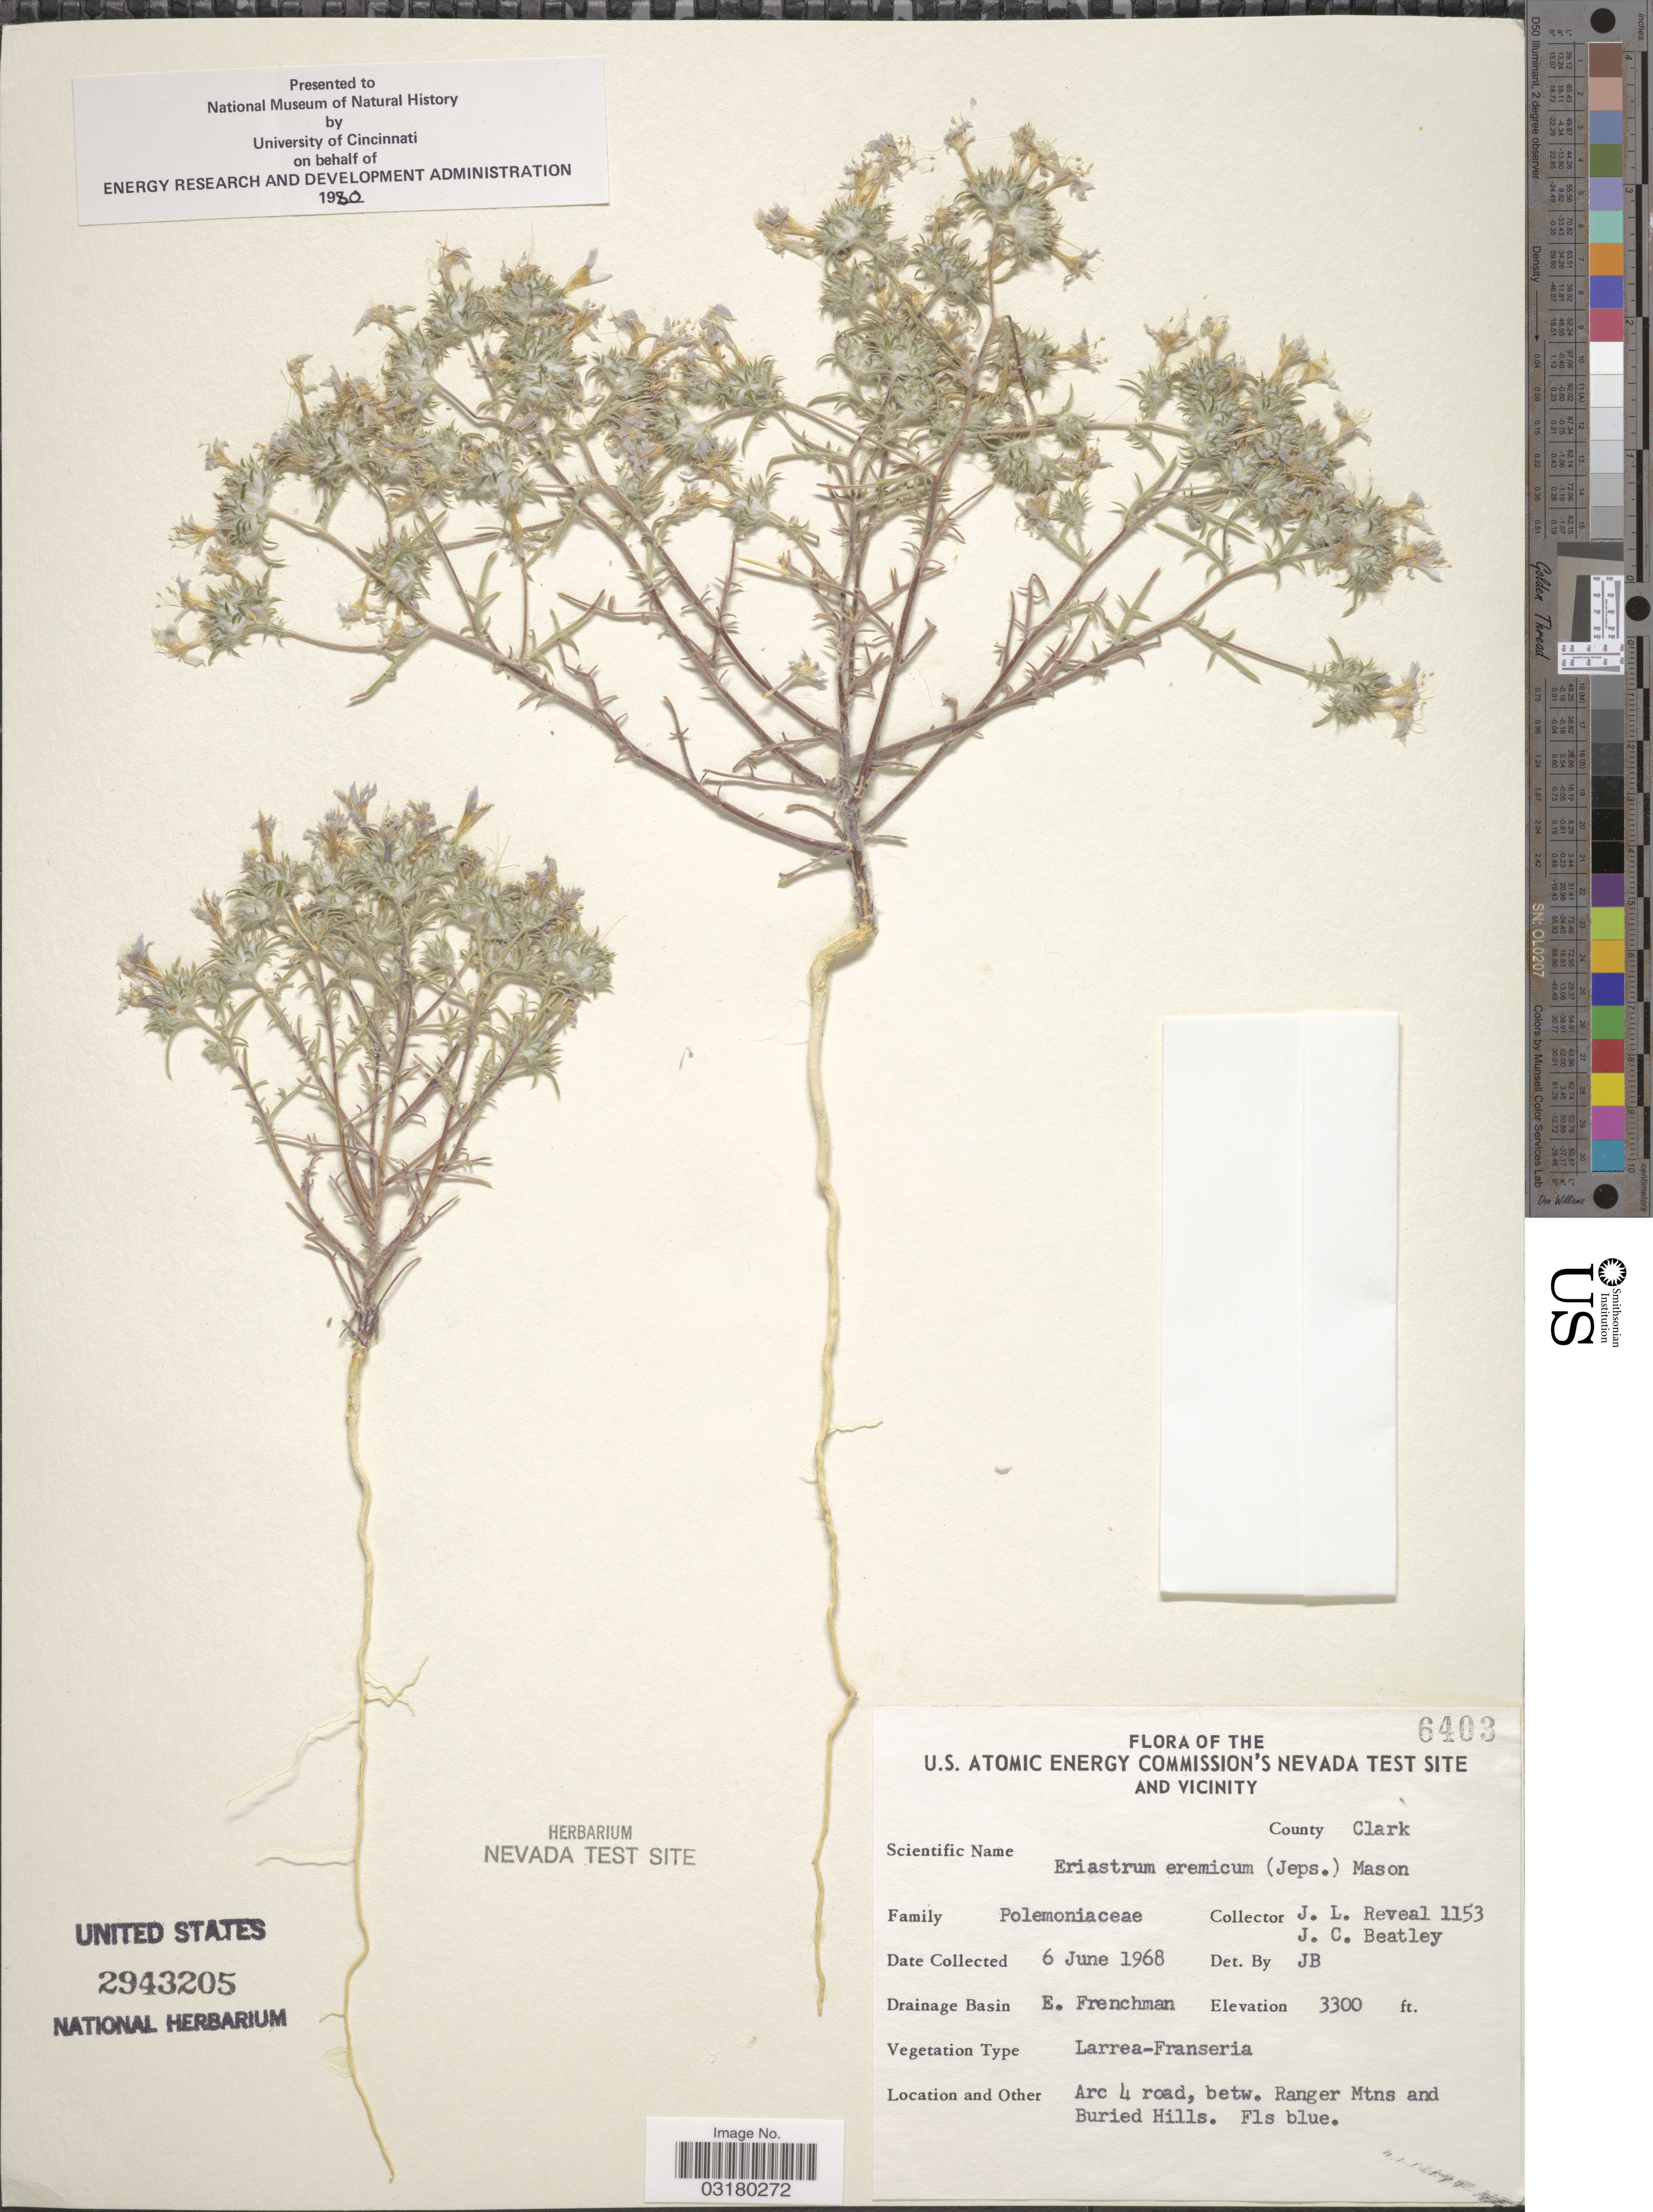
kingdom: Plantae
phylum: Tracheophyta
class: Magnoliopsida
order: Ericales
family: Polemoniaceae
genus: Eriastrum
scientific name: Eriastrum eremicum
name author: (Jeps.) H. Mason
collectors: J. L. Reveal & J. C. Beatley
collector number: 1153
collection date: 1968-06-06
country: United States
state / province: Nevada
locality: The U. S. Atomic Energy Commission's Nevada Test Site and Vicinity. County Clark. Drainage Basin E. Frenchman. Arc 4 road, betw. Ranger Mtns and Buried Hills.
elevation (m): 1006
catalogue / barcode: US 2943205